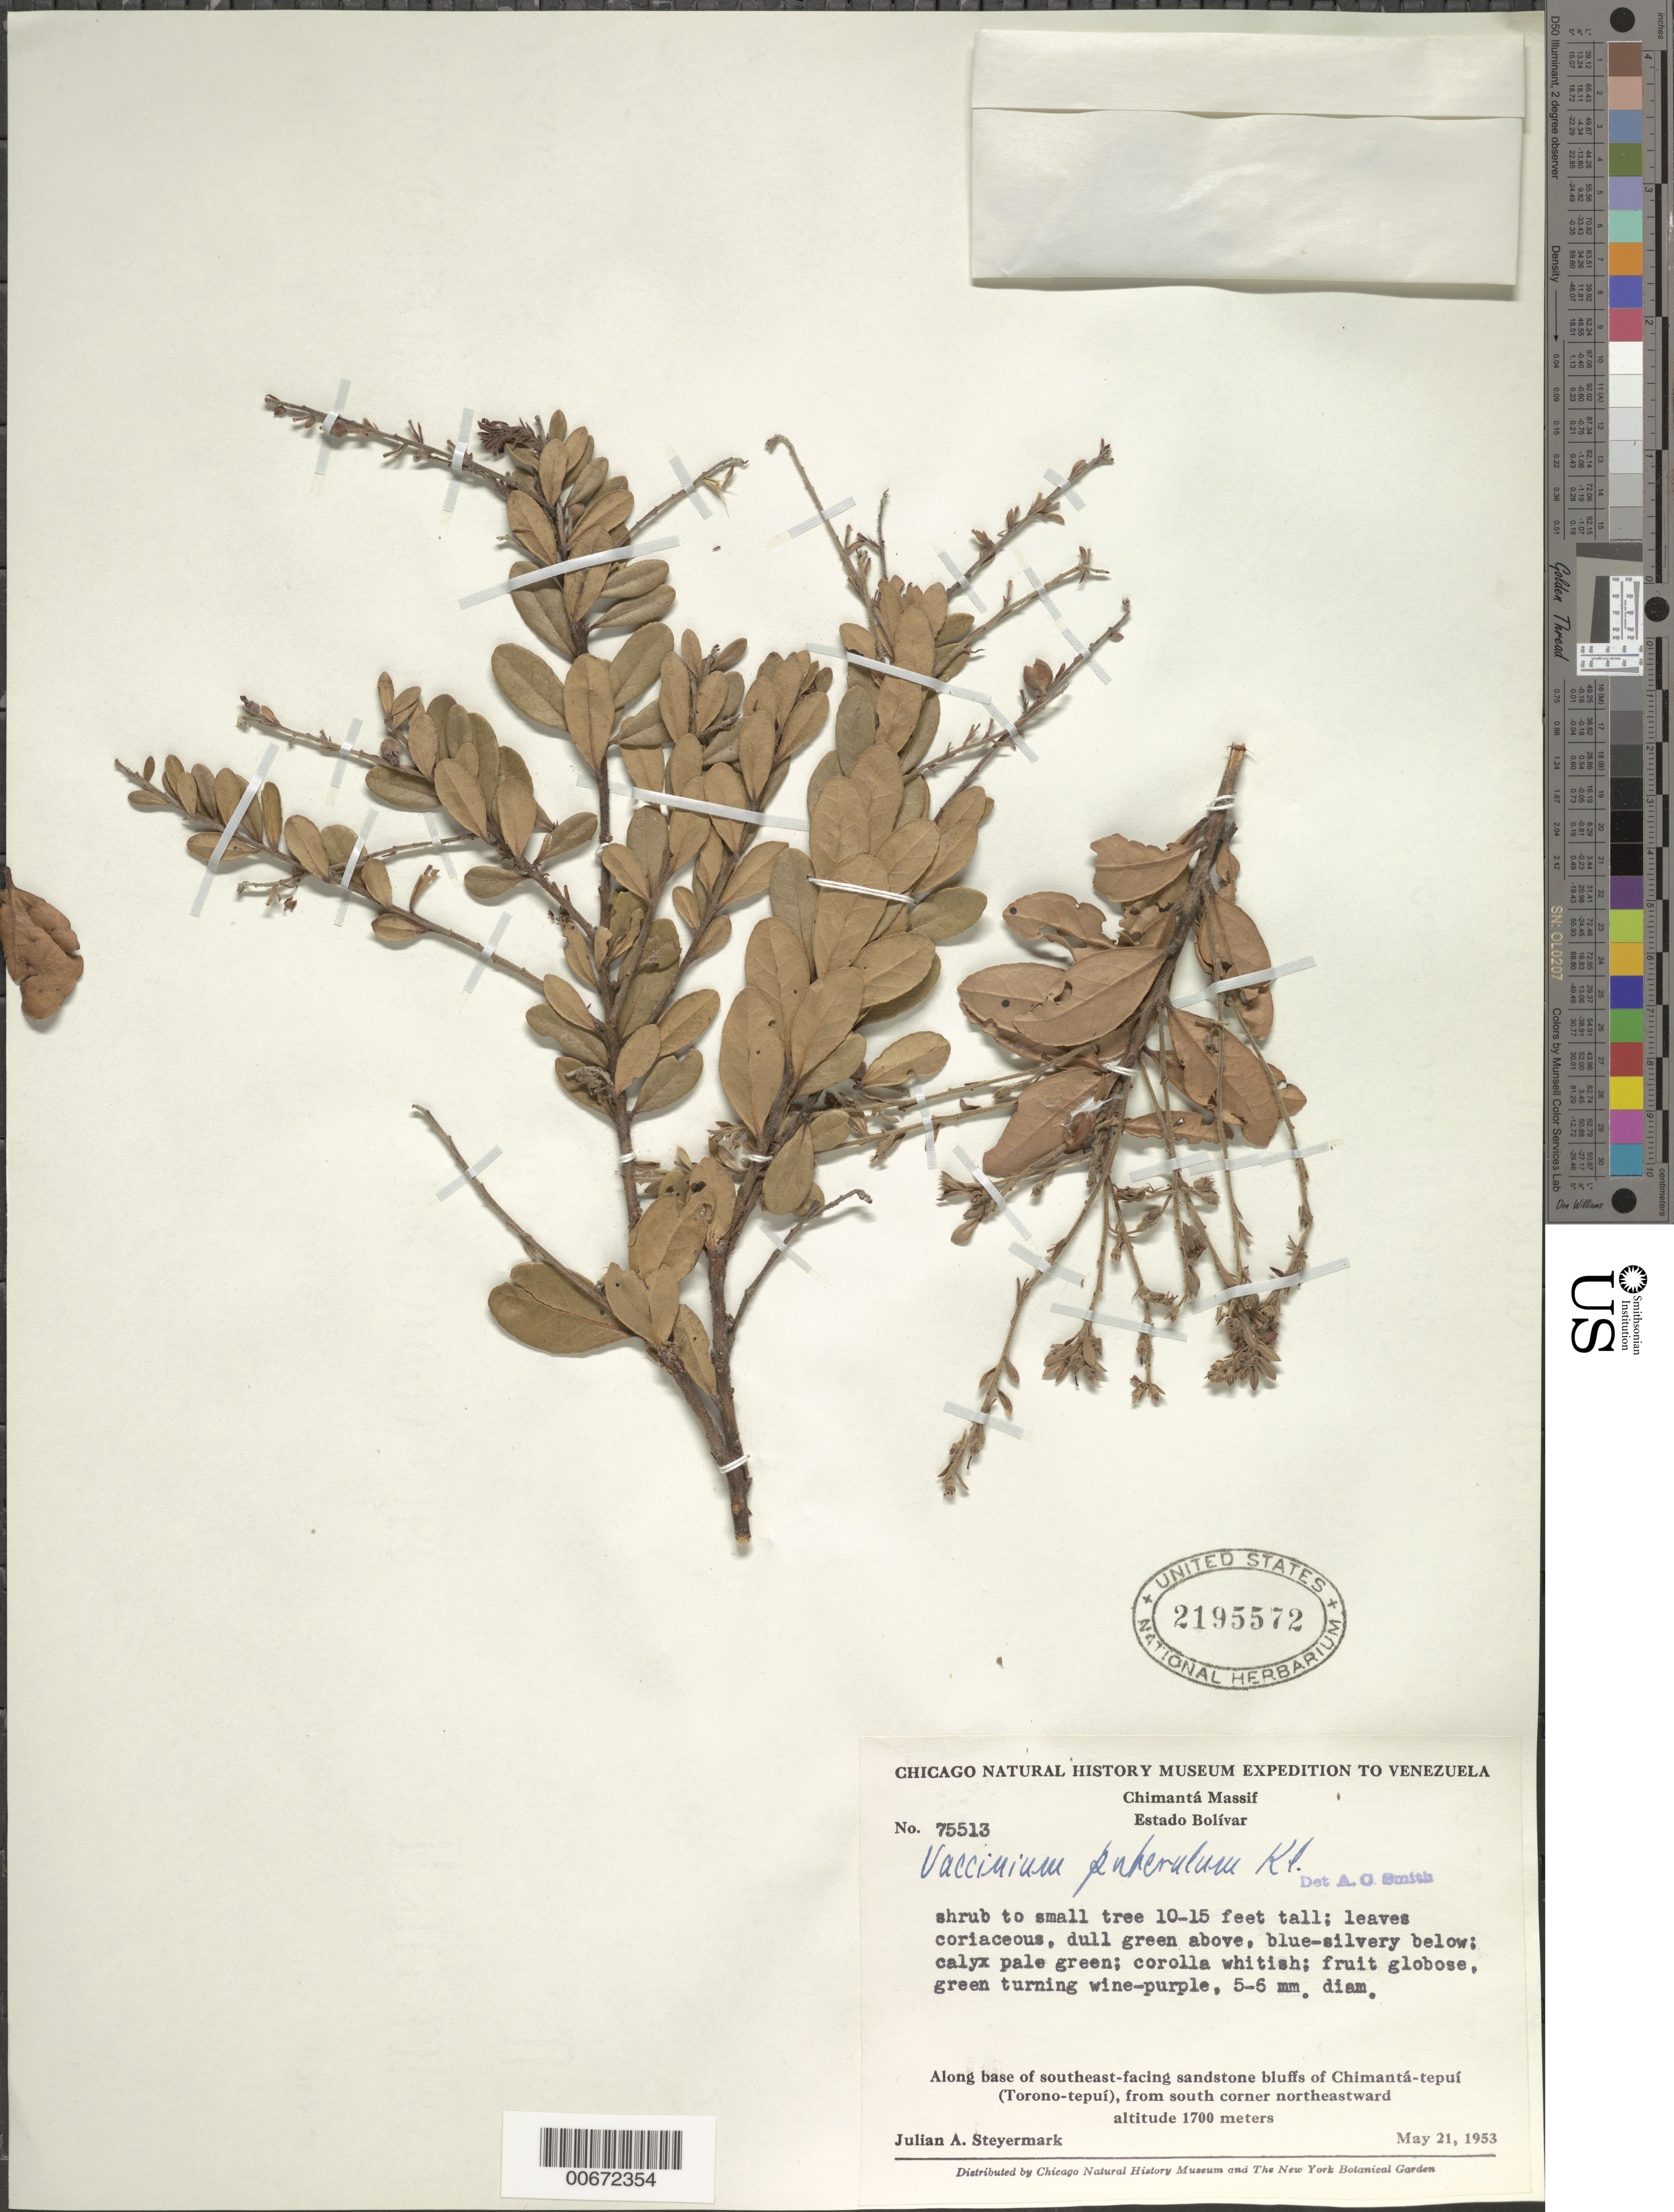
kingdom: Plantae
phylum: Tracheophyta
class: Magnoliopsida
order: Ericales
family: Ericaceae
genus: Vaccinium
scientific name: Vaccinium puberulum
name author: Klotzsch ex Meisn.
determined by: Smith, A. C.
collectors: J. Steyermark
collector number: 75513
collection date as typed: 21-May-53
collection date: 1953-05-21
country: Venezuela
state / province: Bolívar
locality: Chimantá-tepuí (Torono-tepuí), Chimantá Massif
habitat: SE facing sandstone bluffs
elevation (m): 1700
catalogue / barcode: US 2195572